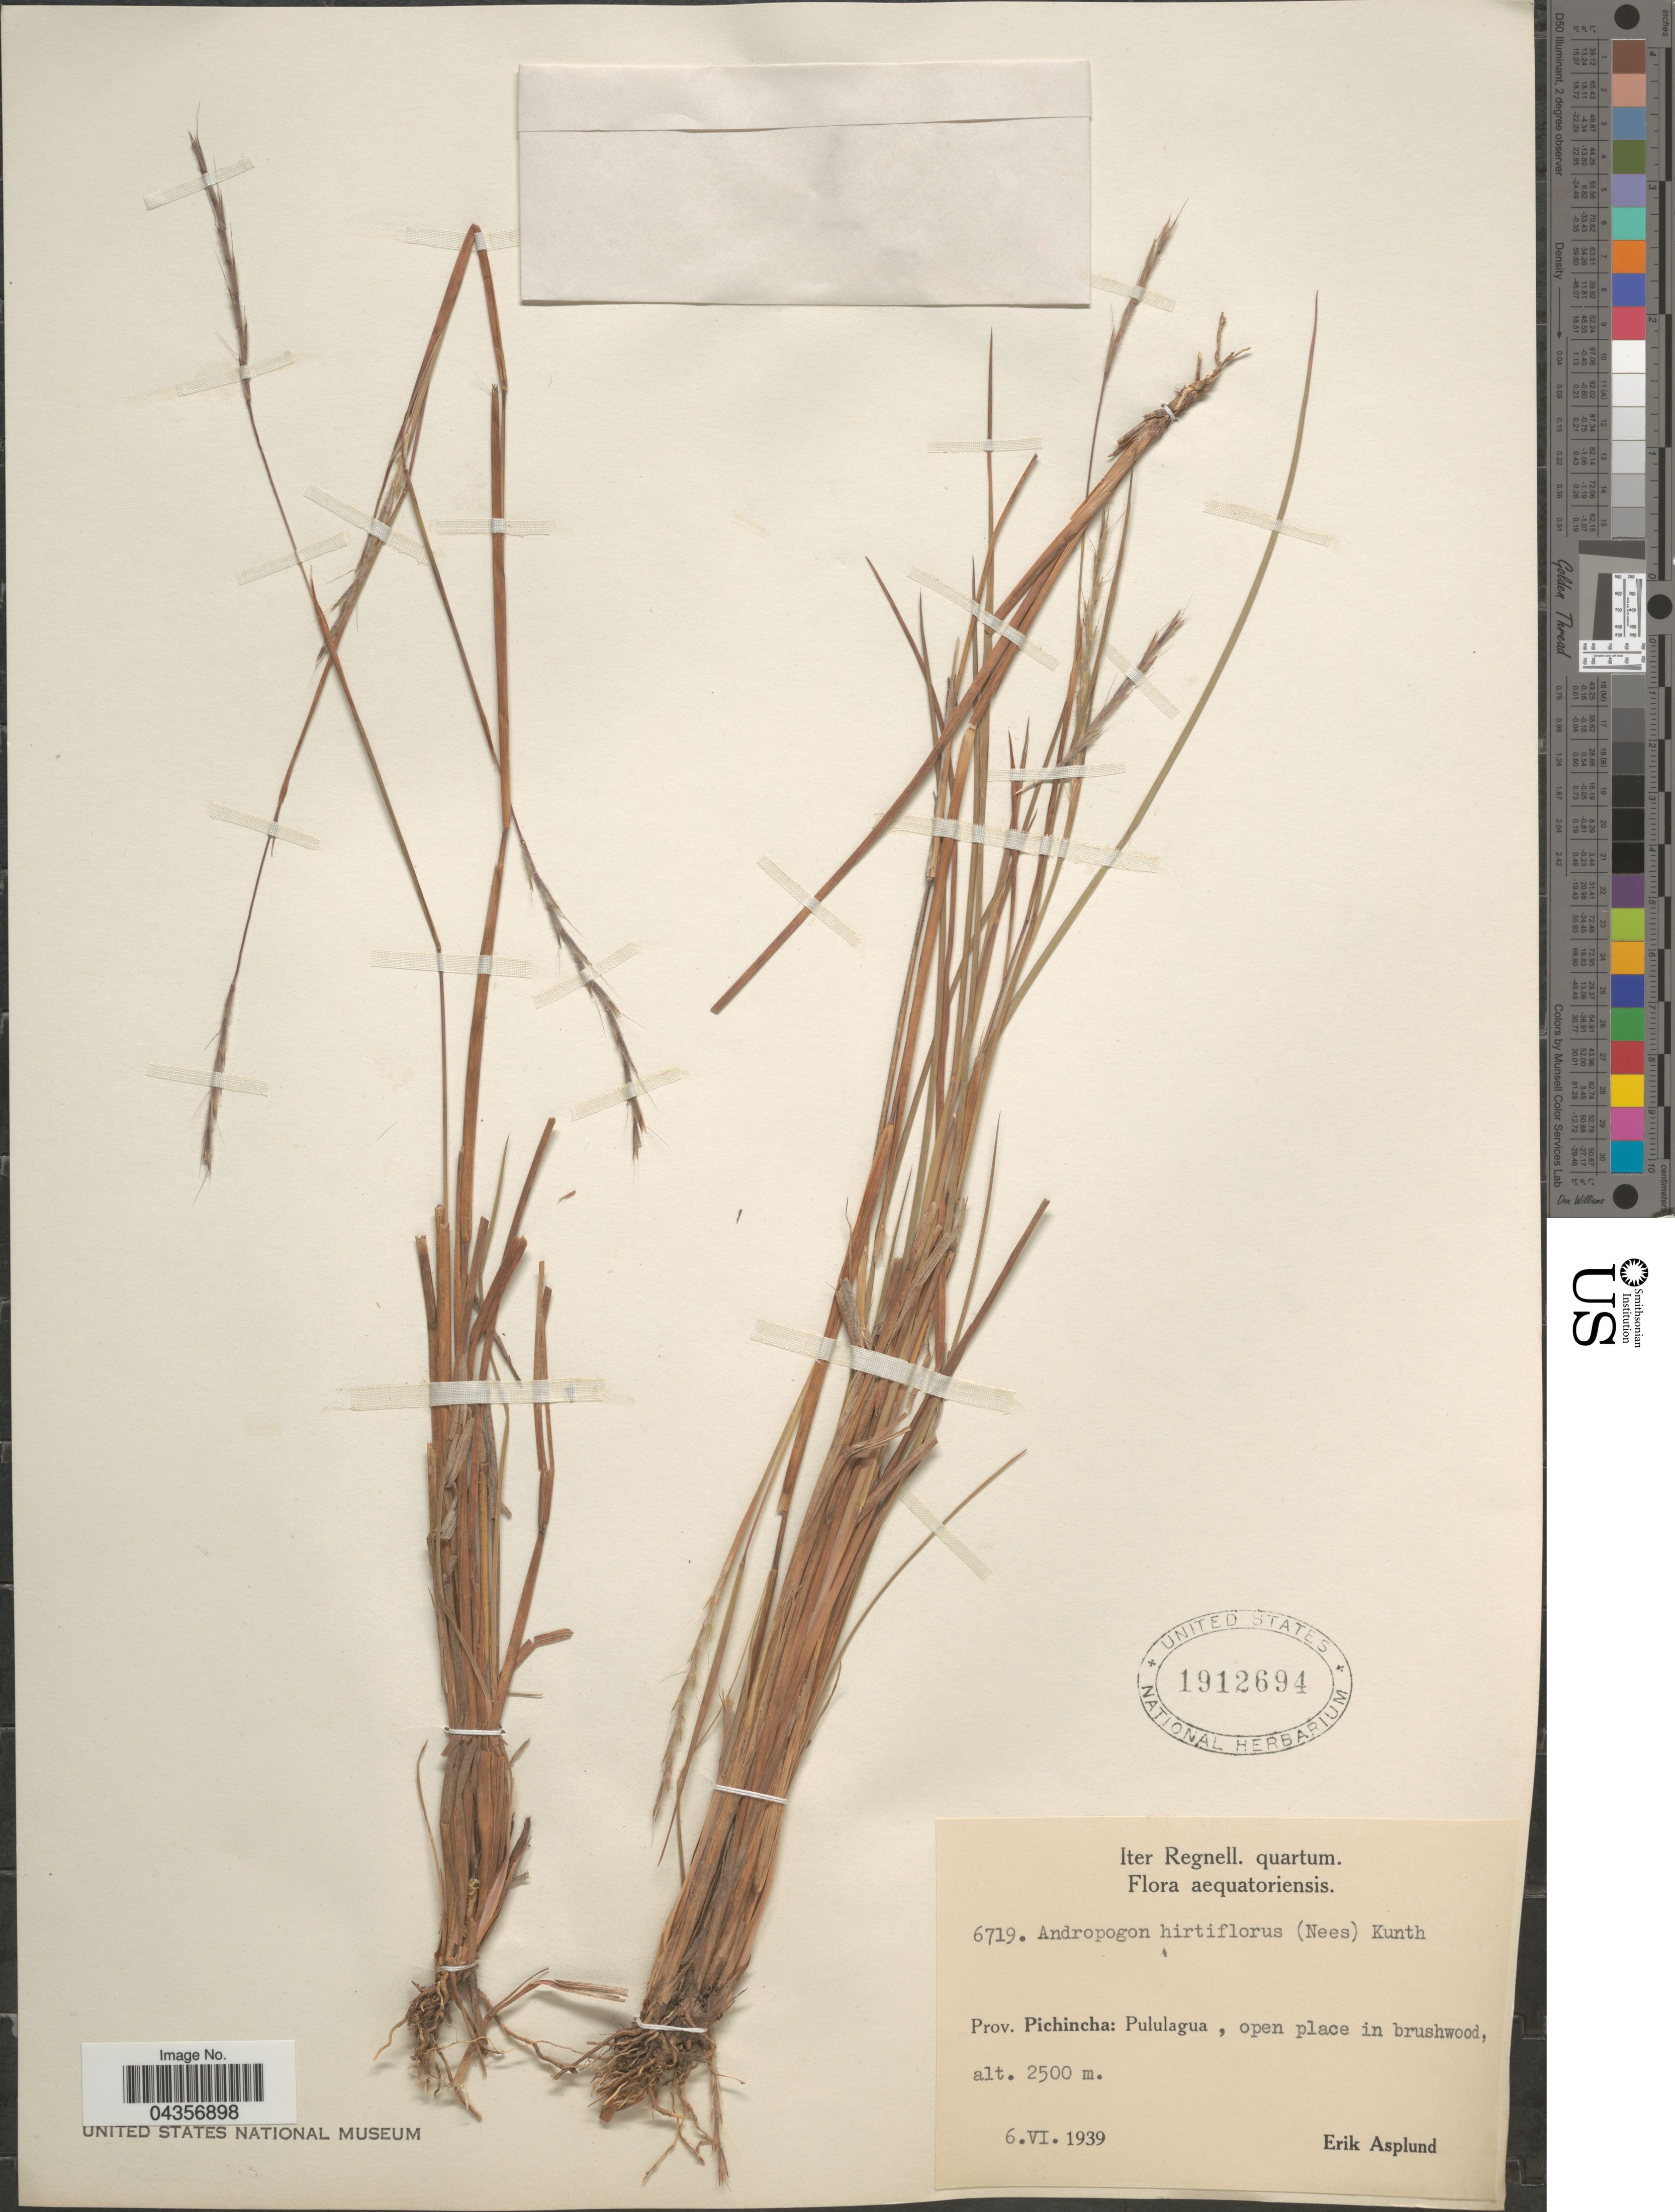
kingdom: Plantae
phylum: Tracheophyta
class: Liliopsida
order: Poales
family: Poaceae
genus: Schizachyrium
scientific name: Schizachyrium sanguineum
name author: (Retz.) Alston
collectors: E. Asplund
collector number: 6719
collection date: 1939-06-06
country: Ecuador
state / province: Pichincha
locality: Iter Regnell. quartum. Pululagua.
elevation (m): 2500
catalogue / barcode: US 1912694